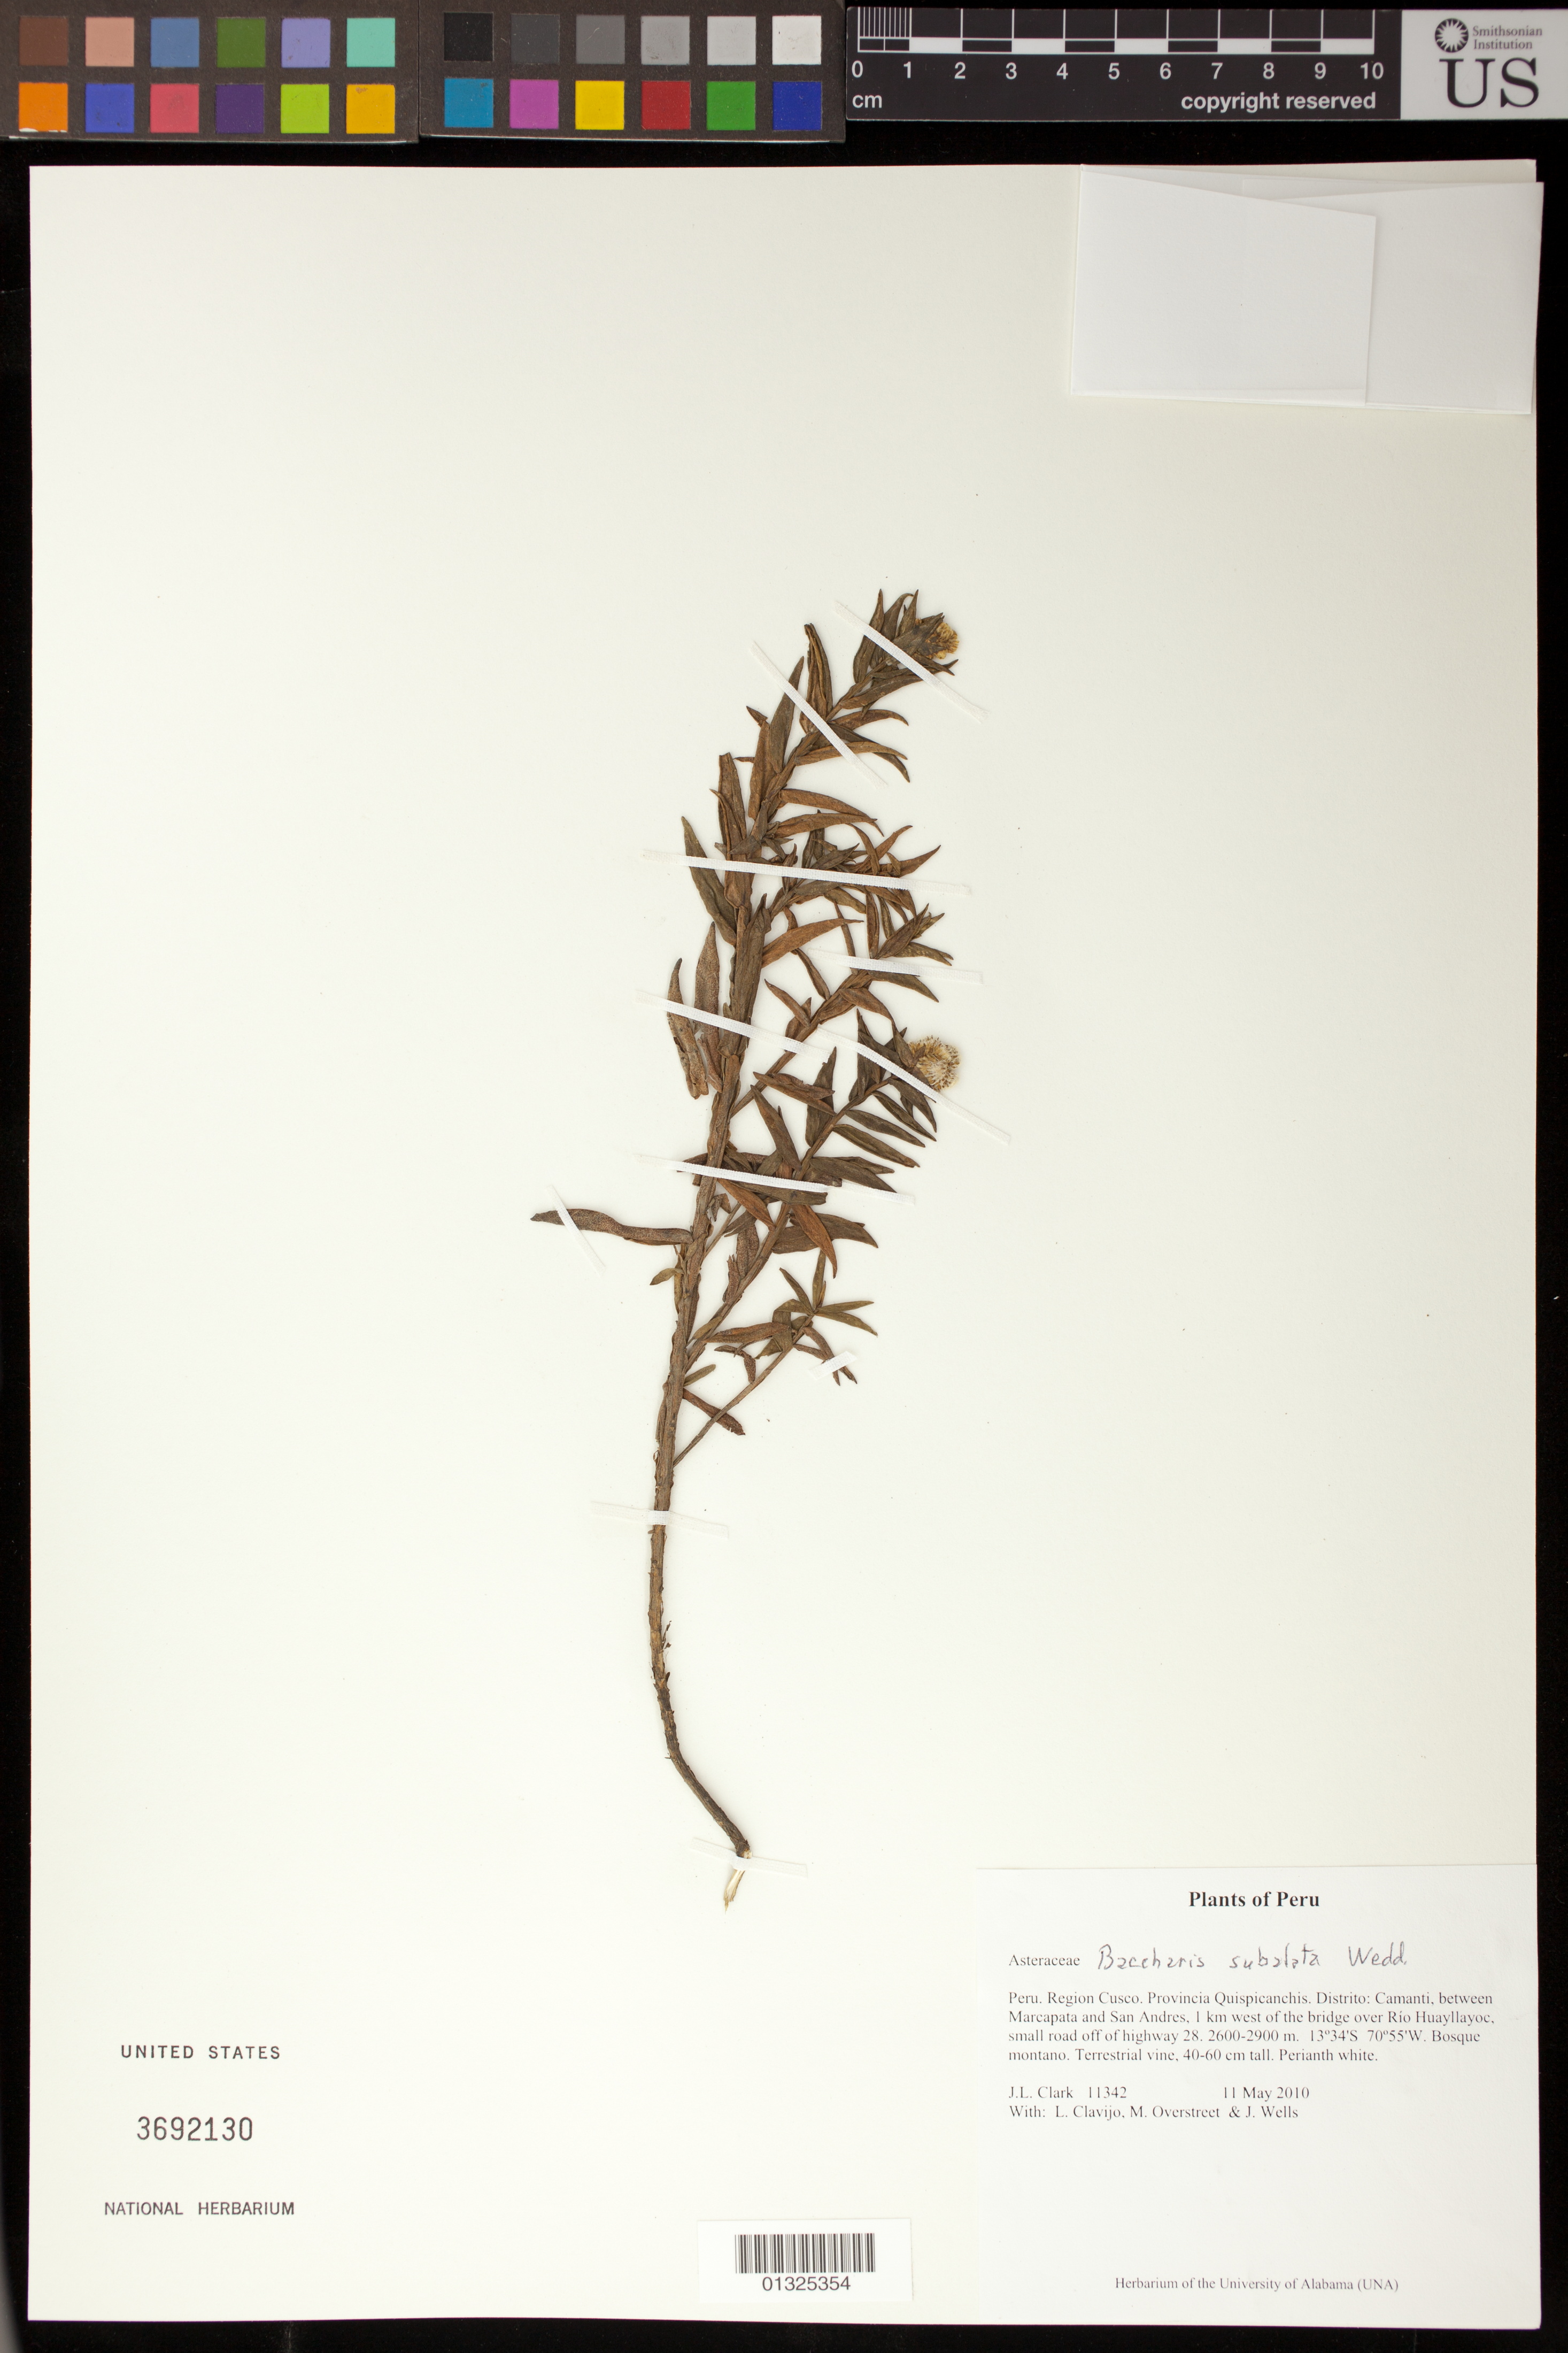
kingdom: Plantae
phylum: Tracheophyta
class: Magnoliopsida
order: Asterales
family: Asteraceae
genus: Baccharis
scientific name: Baccharis subalata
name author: Wedd.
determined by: Robinson, Harold E., (US)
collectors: J. L. Clark, L. Clavijo, M. Overstreet & J. Wells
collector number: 11342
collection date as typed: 11 May 2010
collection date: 2010-05-11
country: Peru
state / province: Cusco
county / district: Quispicanchis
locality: Distr.L Camanti, between Marcapata and San Andres, 1 km W of the bridge over Rio Hauyllayoc, small road off of hwy 29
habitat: Bosque montano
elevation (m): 2600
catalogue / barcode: US 3692130